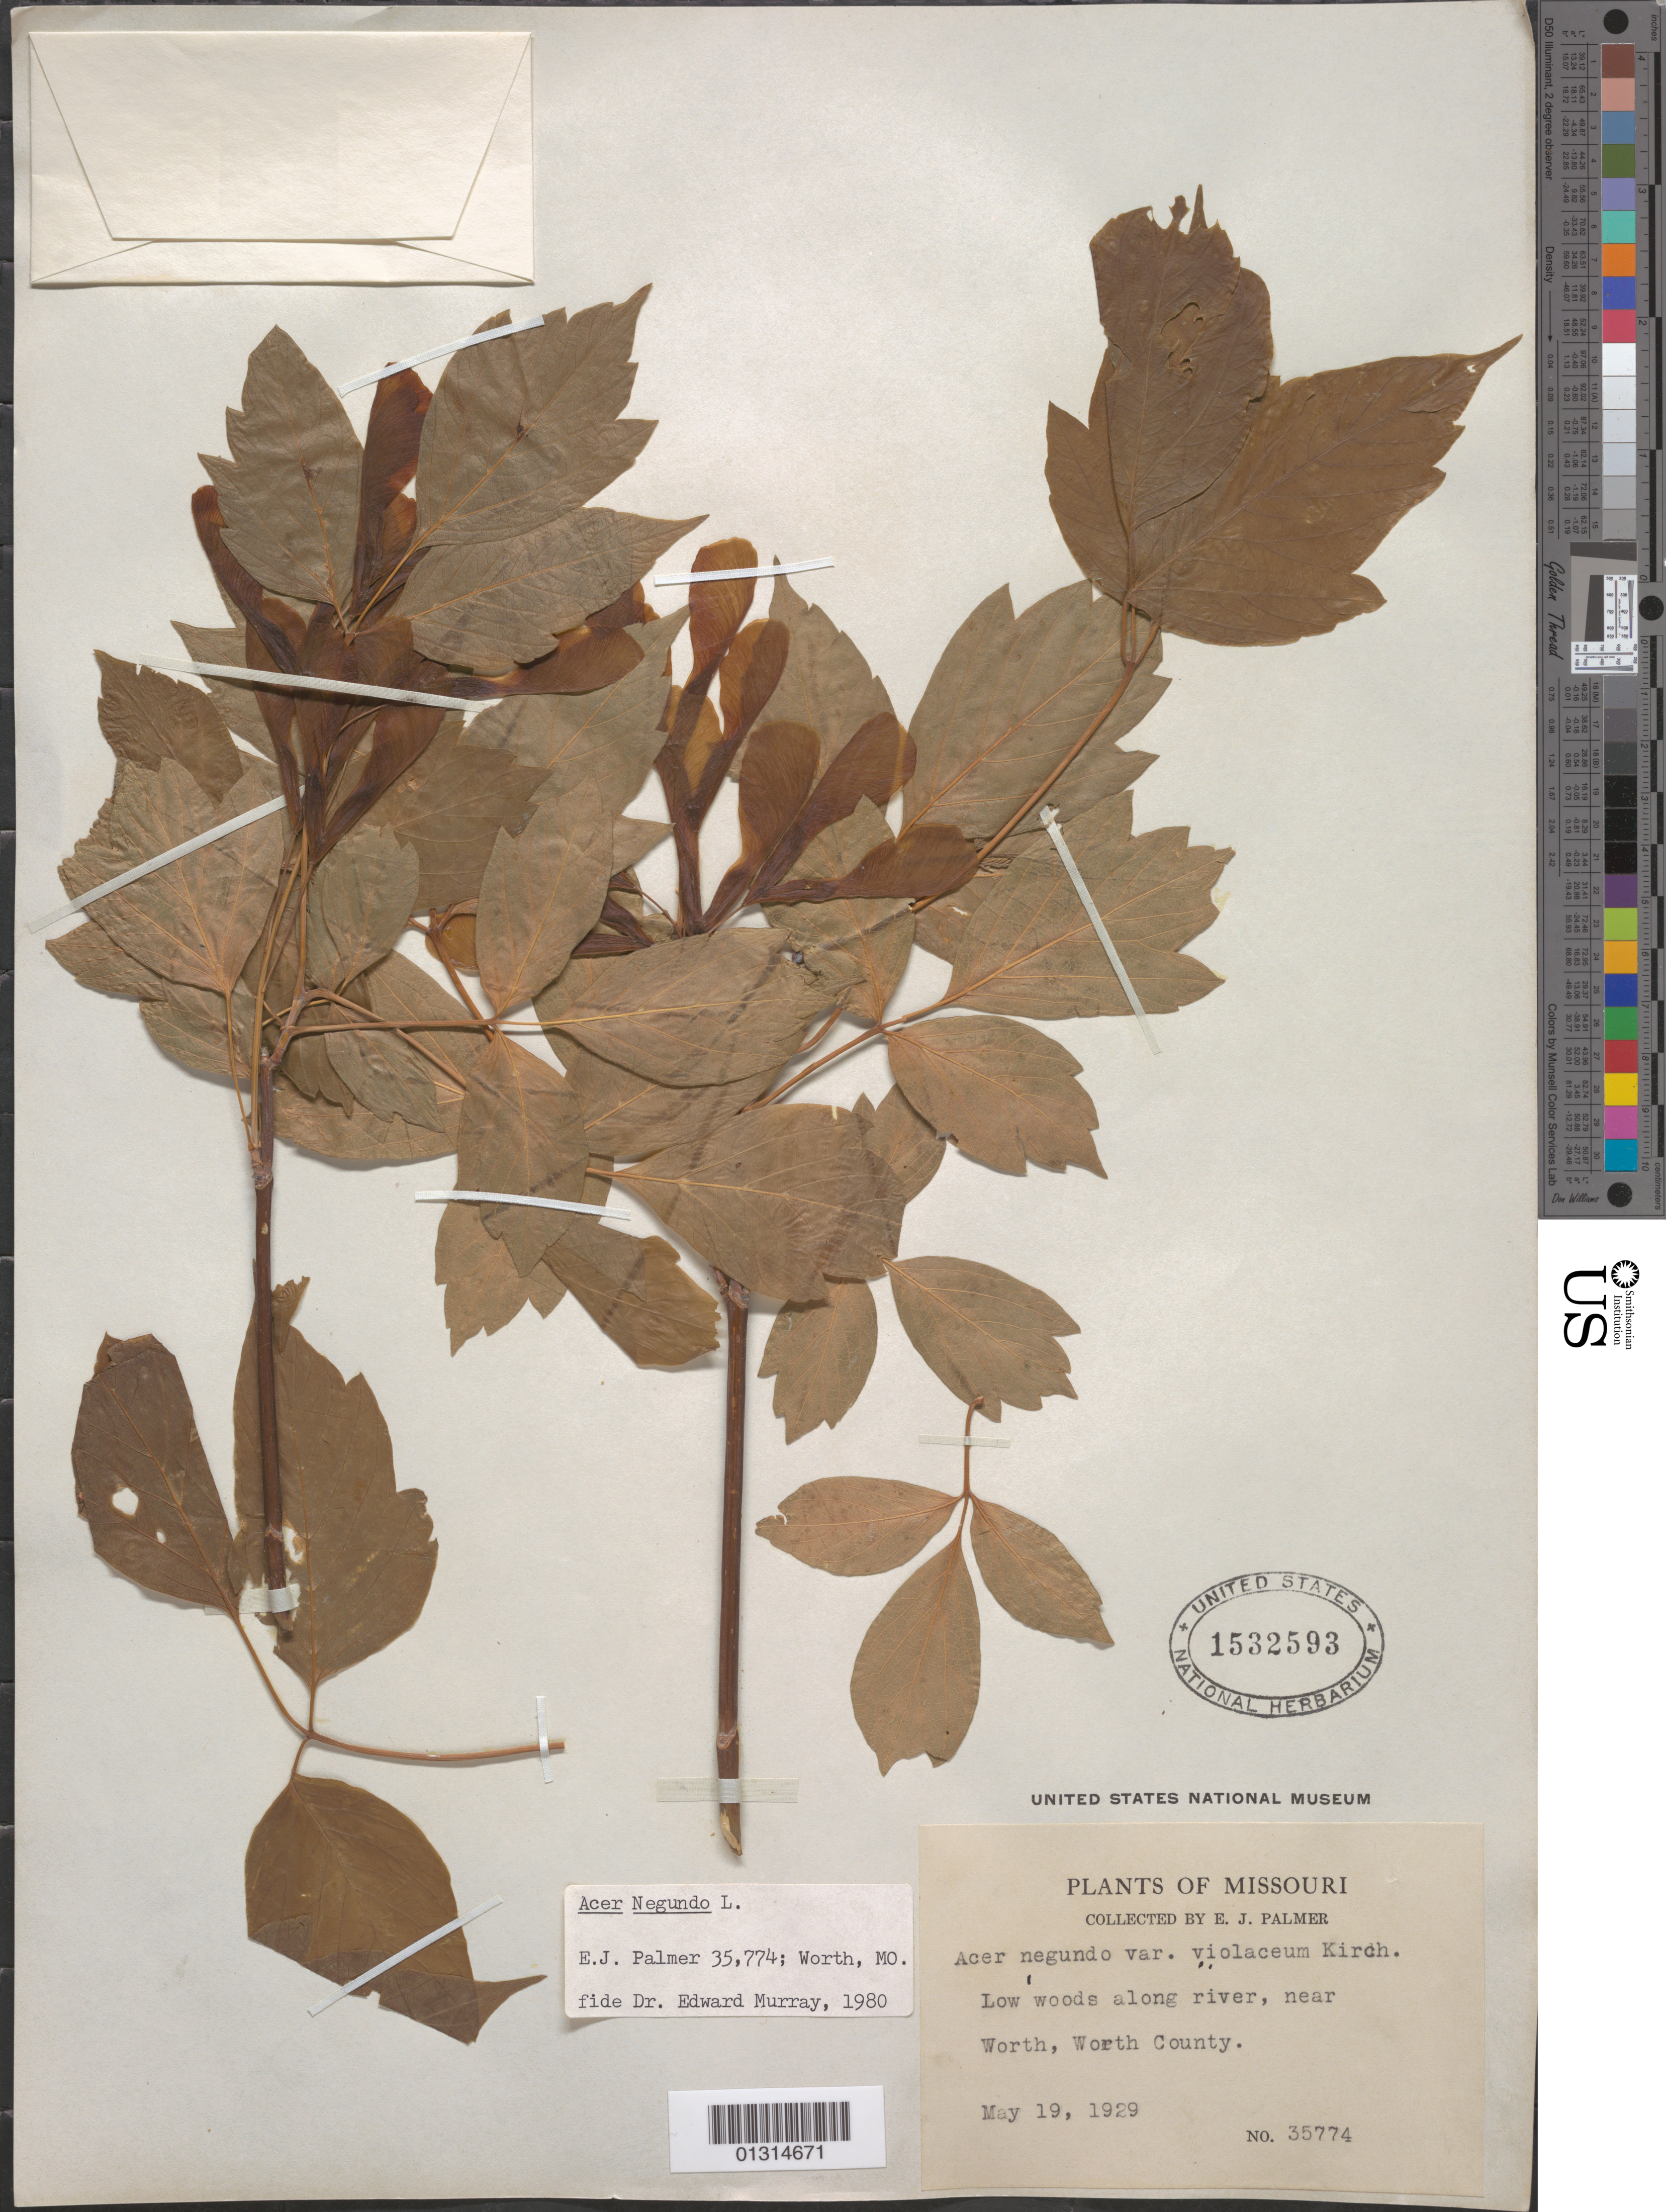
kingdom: Plantae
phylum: Tracheophyta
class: Magnoliopsida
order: Sapindales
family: Sapindaceae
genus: Acer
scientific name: Acer negundo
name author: L.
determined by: Murray, Edward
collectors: E. J. Palmer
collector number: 35774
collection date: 1929-05-19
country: United States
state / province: Missouri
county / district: Worth County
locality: Worth County, near Worth.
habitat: Low woods along river.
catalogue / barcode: US 1532593